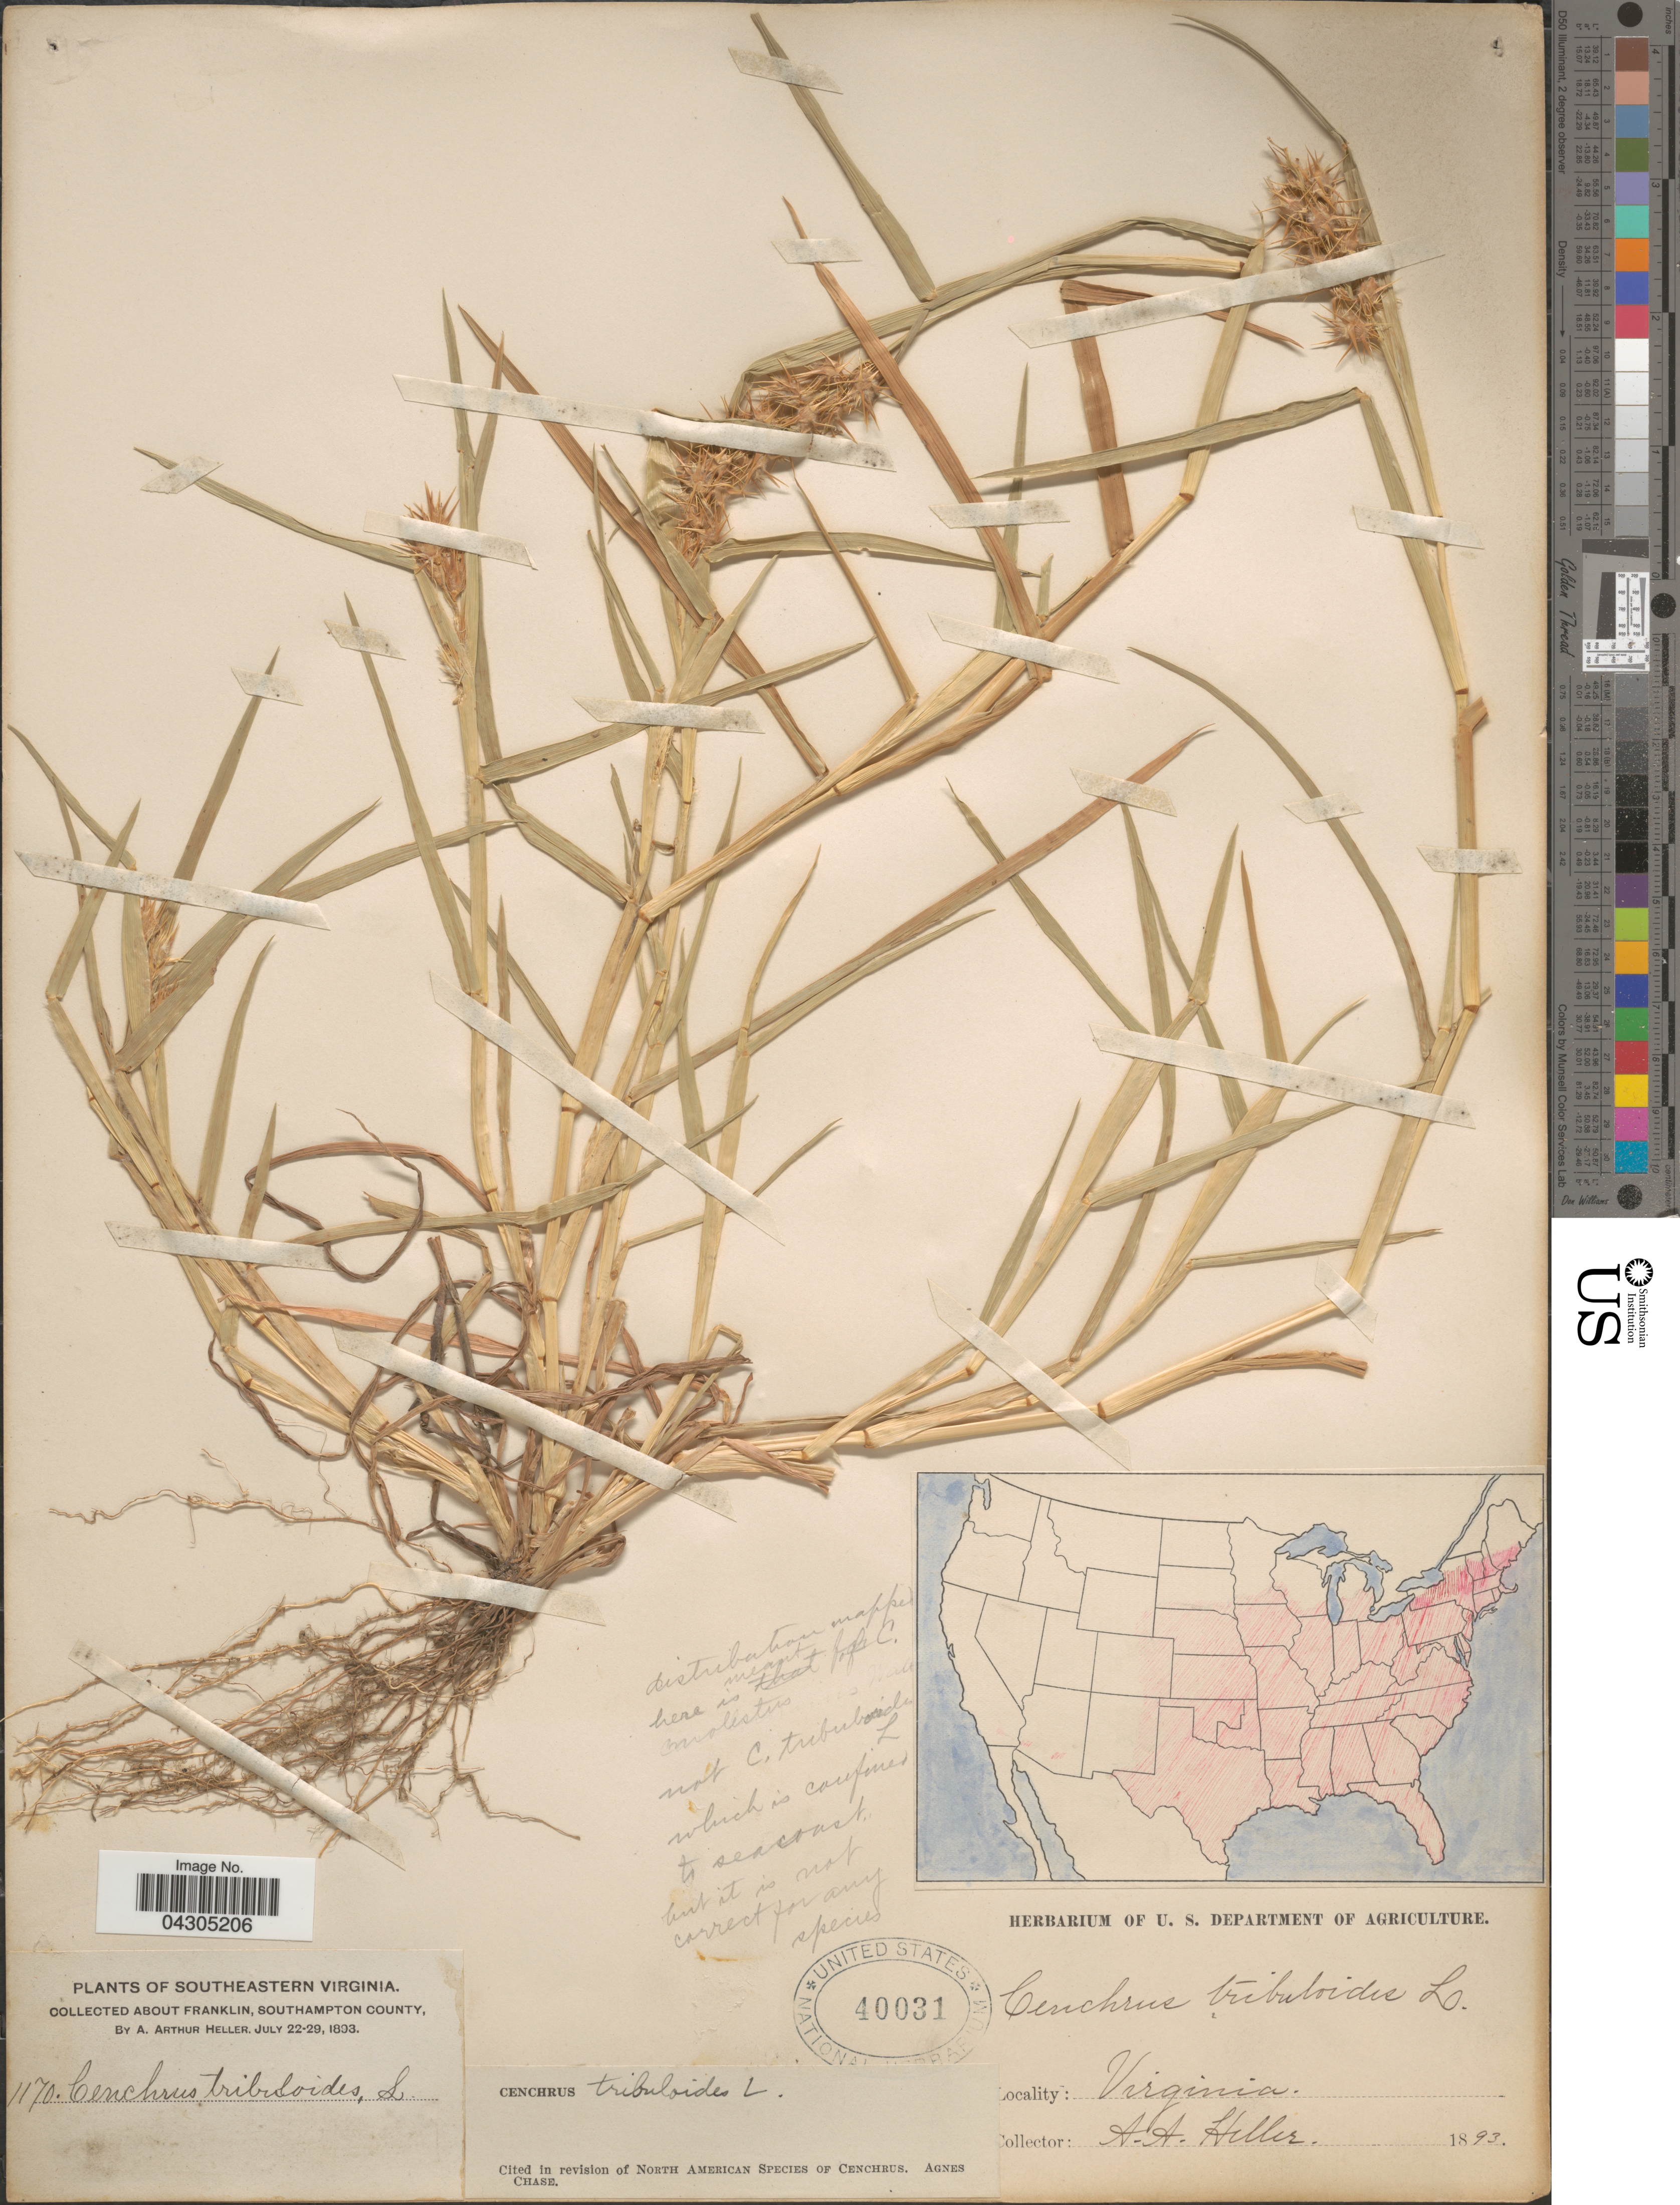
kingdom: Plantae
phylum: Tracheophyta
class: Liliopsida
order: Poales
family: Poaceae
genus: Cenchrus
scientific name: Cenchrus tribuloides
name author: L.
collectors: A. A. Heller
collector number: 1170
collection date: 1893-07-22/1893-07-29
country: United States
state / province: Virginia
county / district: Southampton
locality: Southeastern Virginia. About Franklin, Southampton County.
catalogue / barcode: US 40031